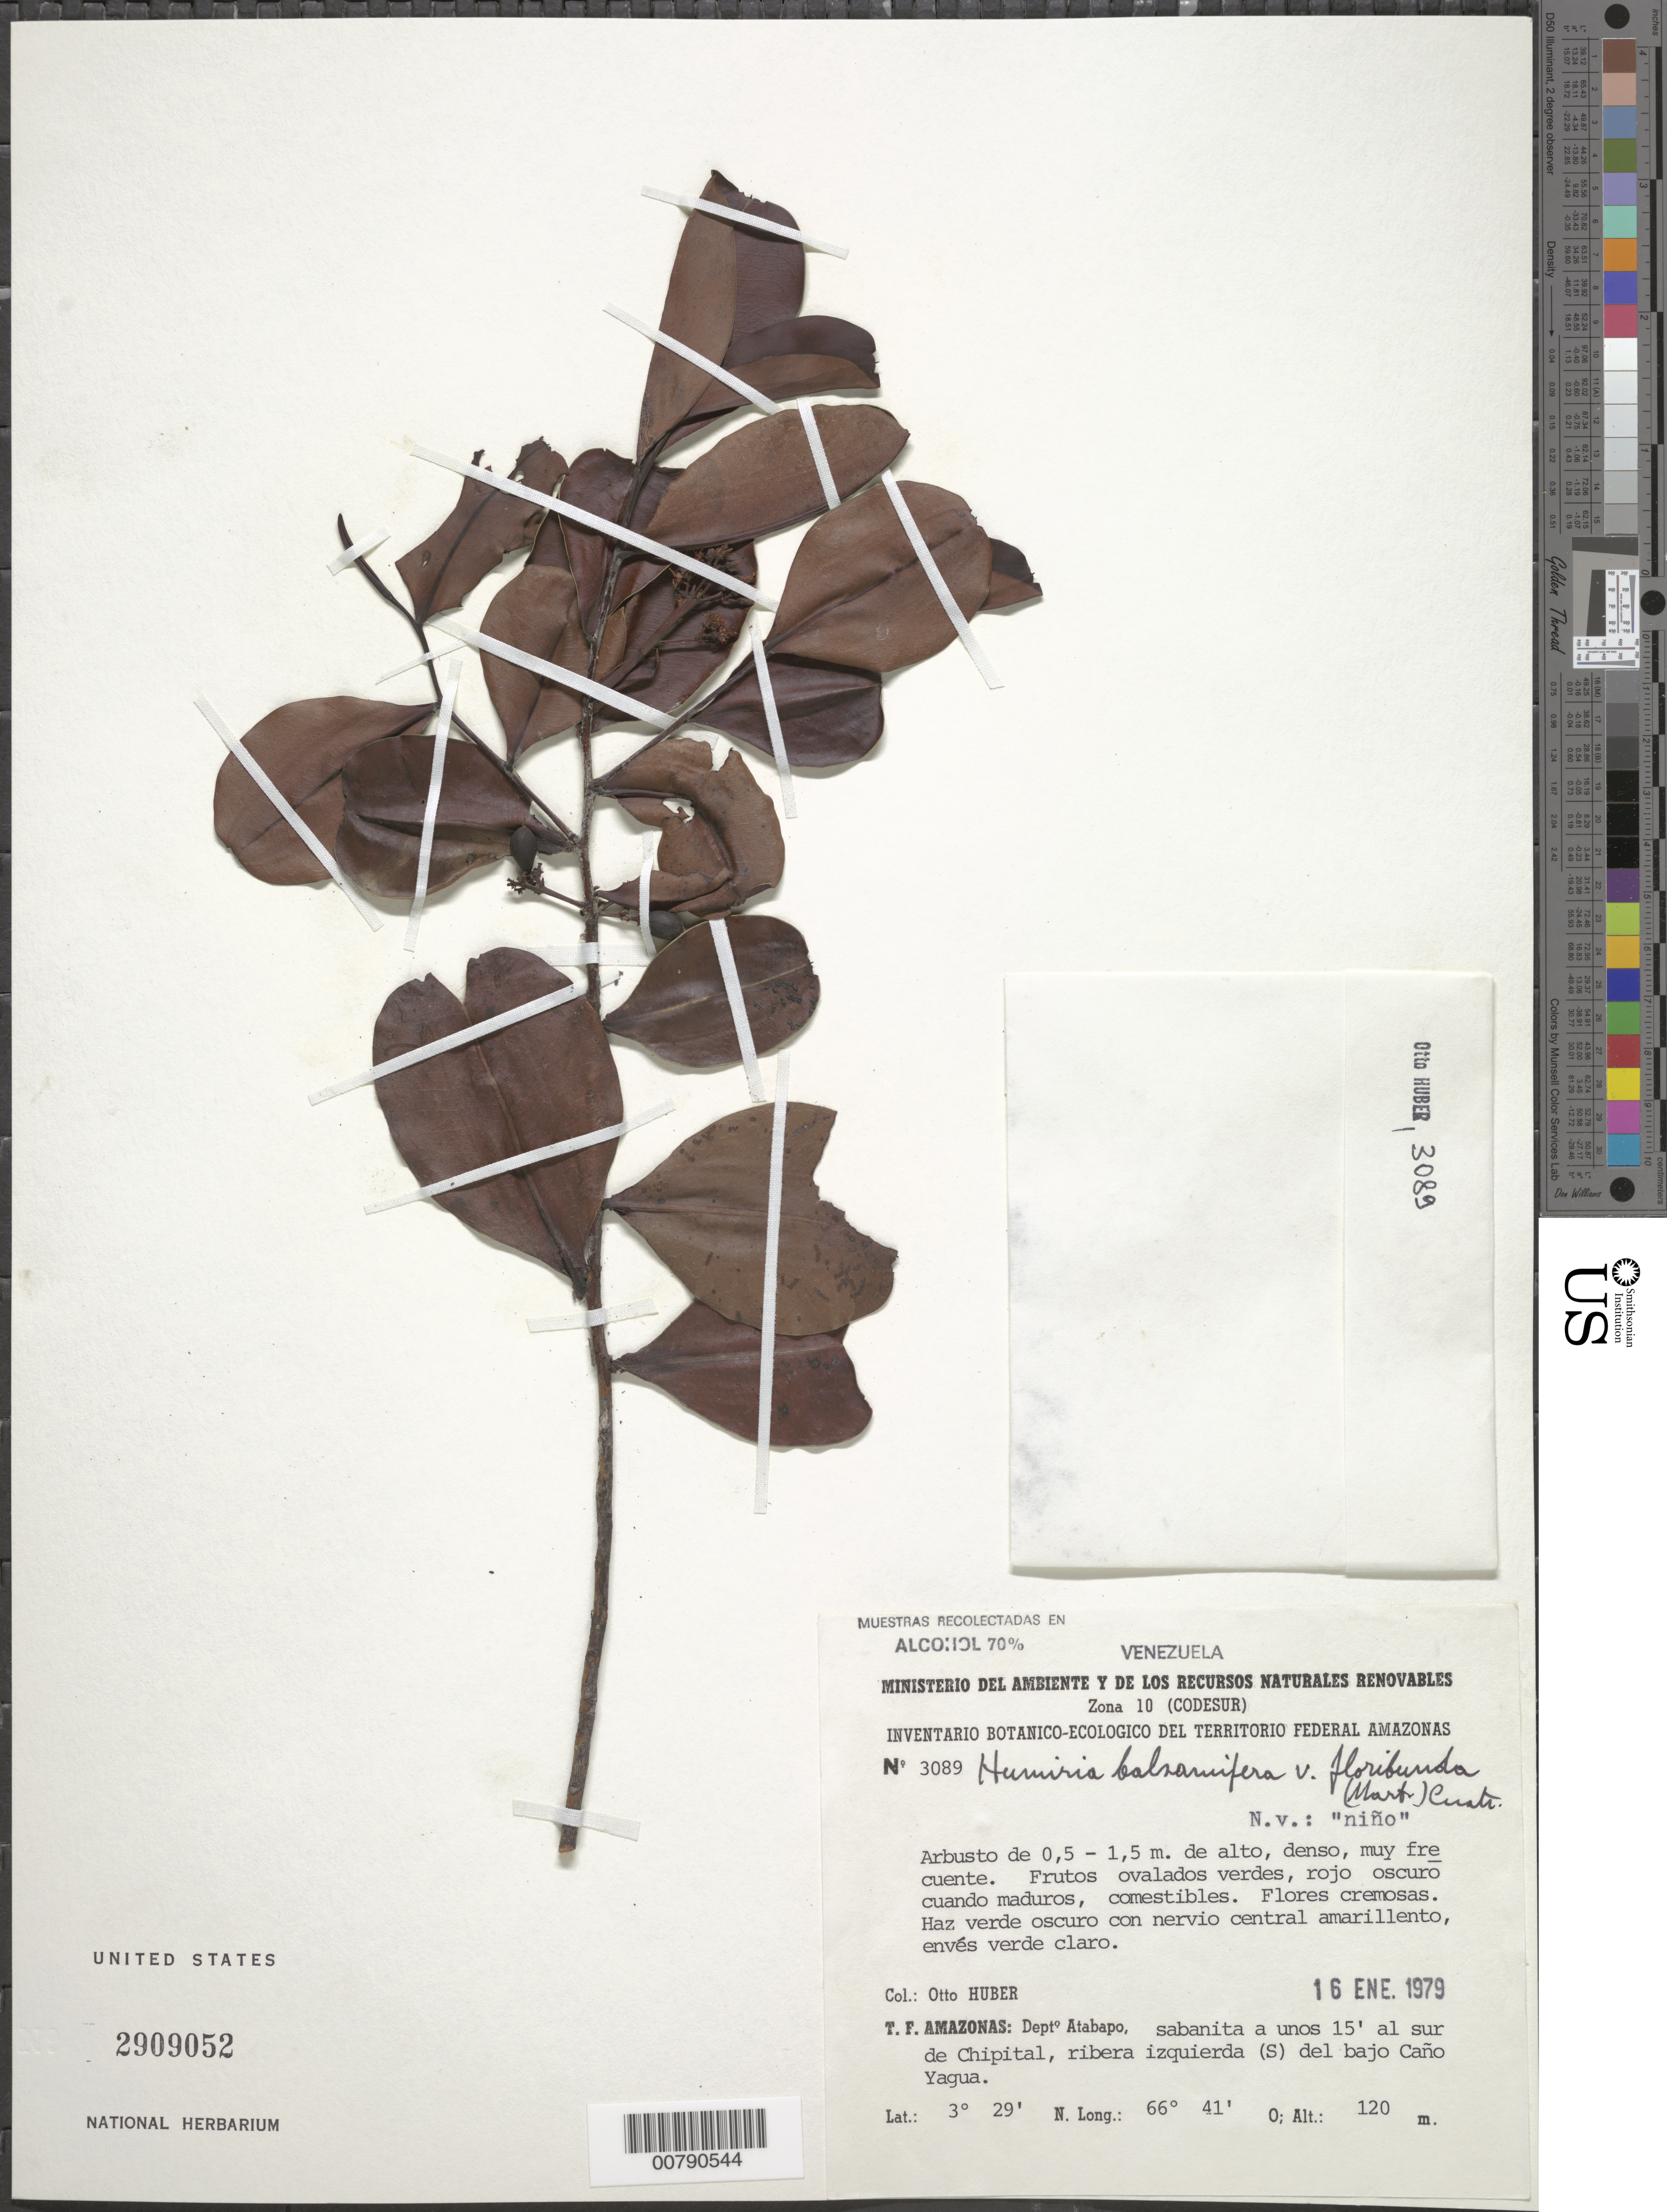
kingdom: Plantae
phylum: Tracheophyta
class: Magnoliopsida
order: Malpighiales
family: Humiriaceae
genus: Humiria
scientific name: Humiria balsamifera var. floribunda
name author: (Mart.) Cuatrec.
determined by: Cuatrecasas, J.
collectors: O. Huber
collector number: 3089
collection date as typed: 16-Jan-79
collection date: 1979-01-16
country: Venezuela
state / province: Amazonas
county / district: Atabapo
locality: Chipital, al S, ribera izquierda(S) del bajo Caño Yagua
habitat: Sabanita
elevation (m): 120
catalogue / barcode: US 2909052